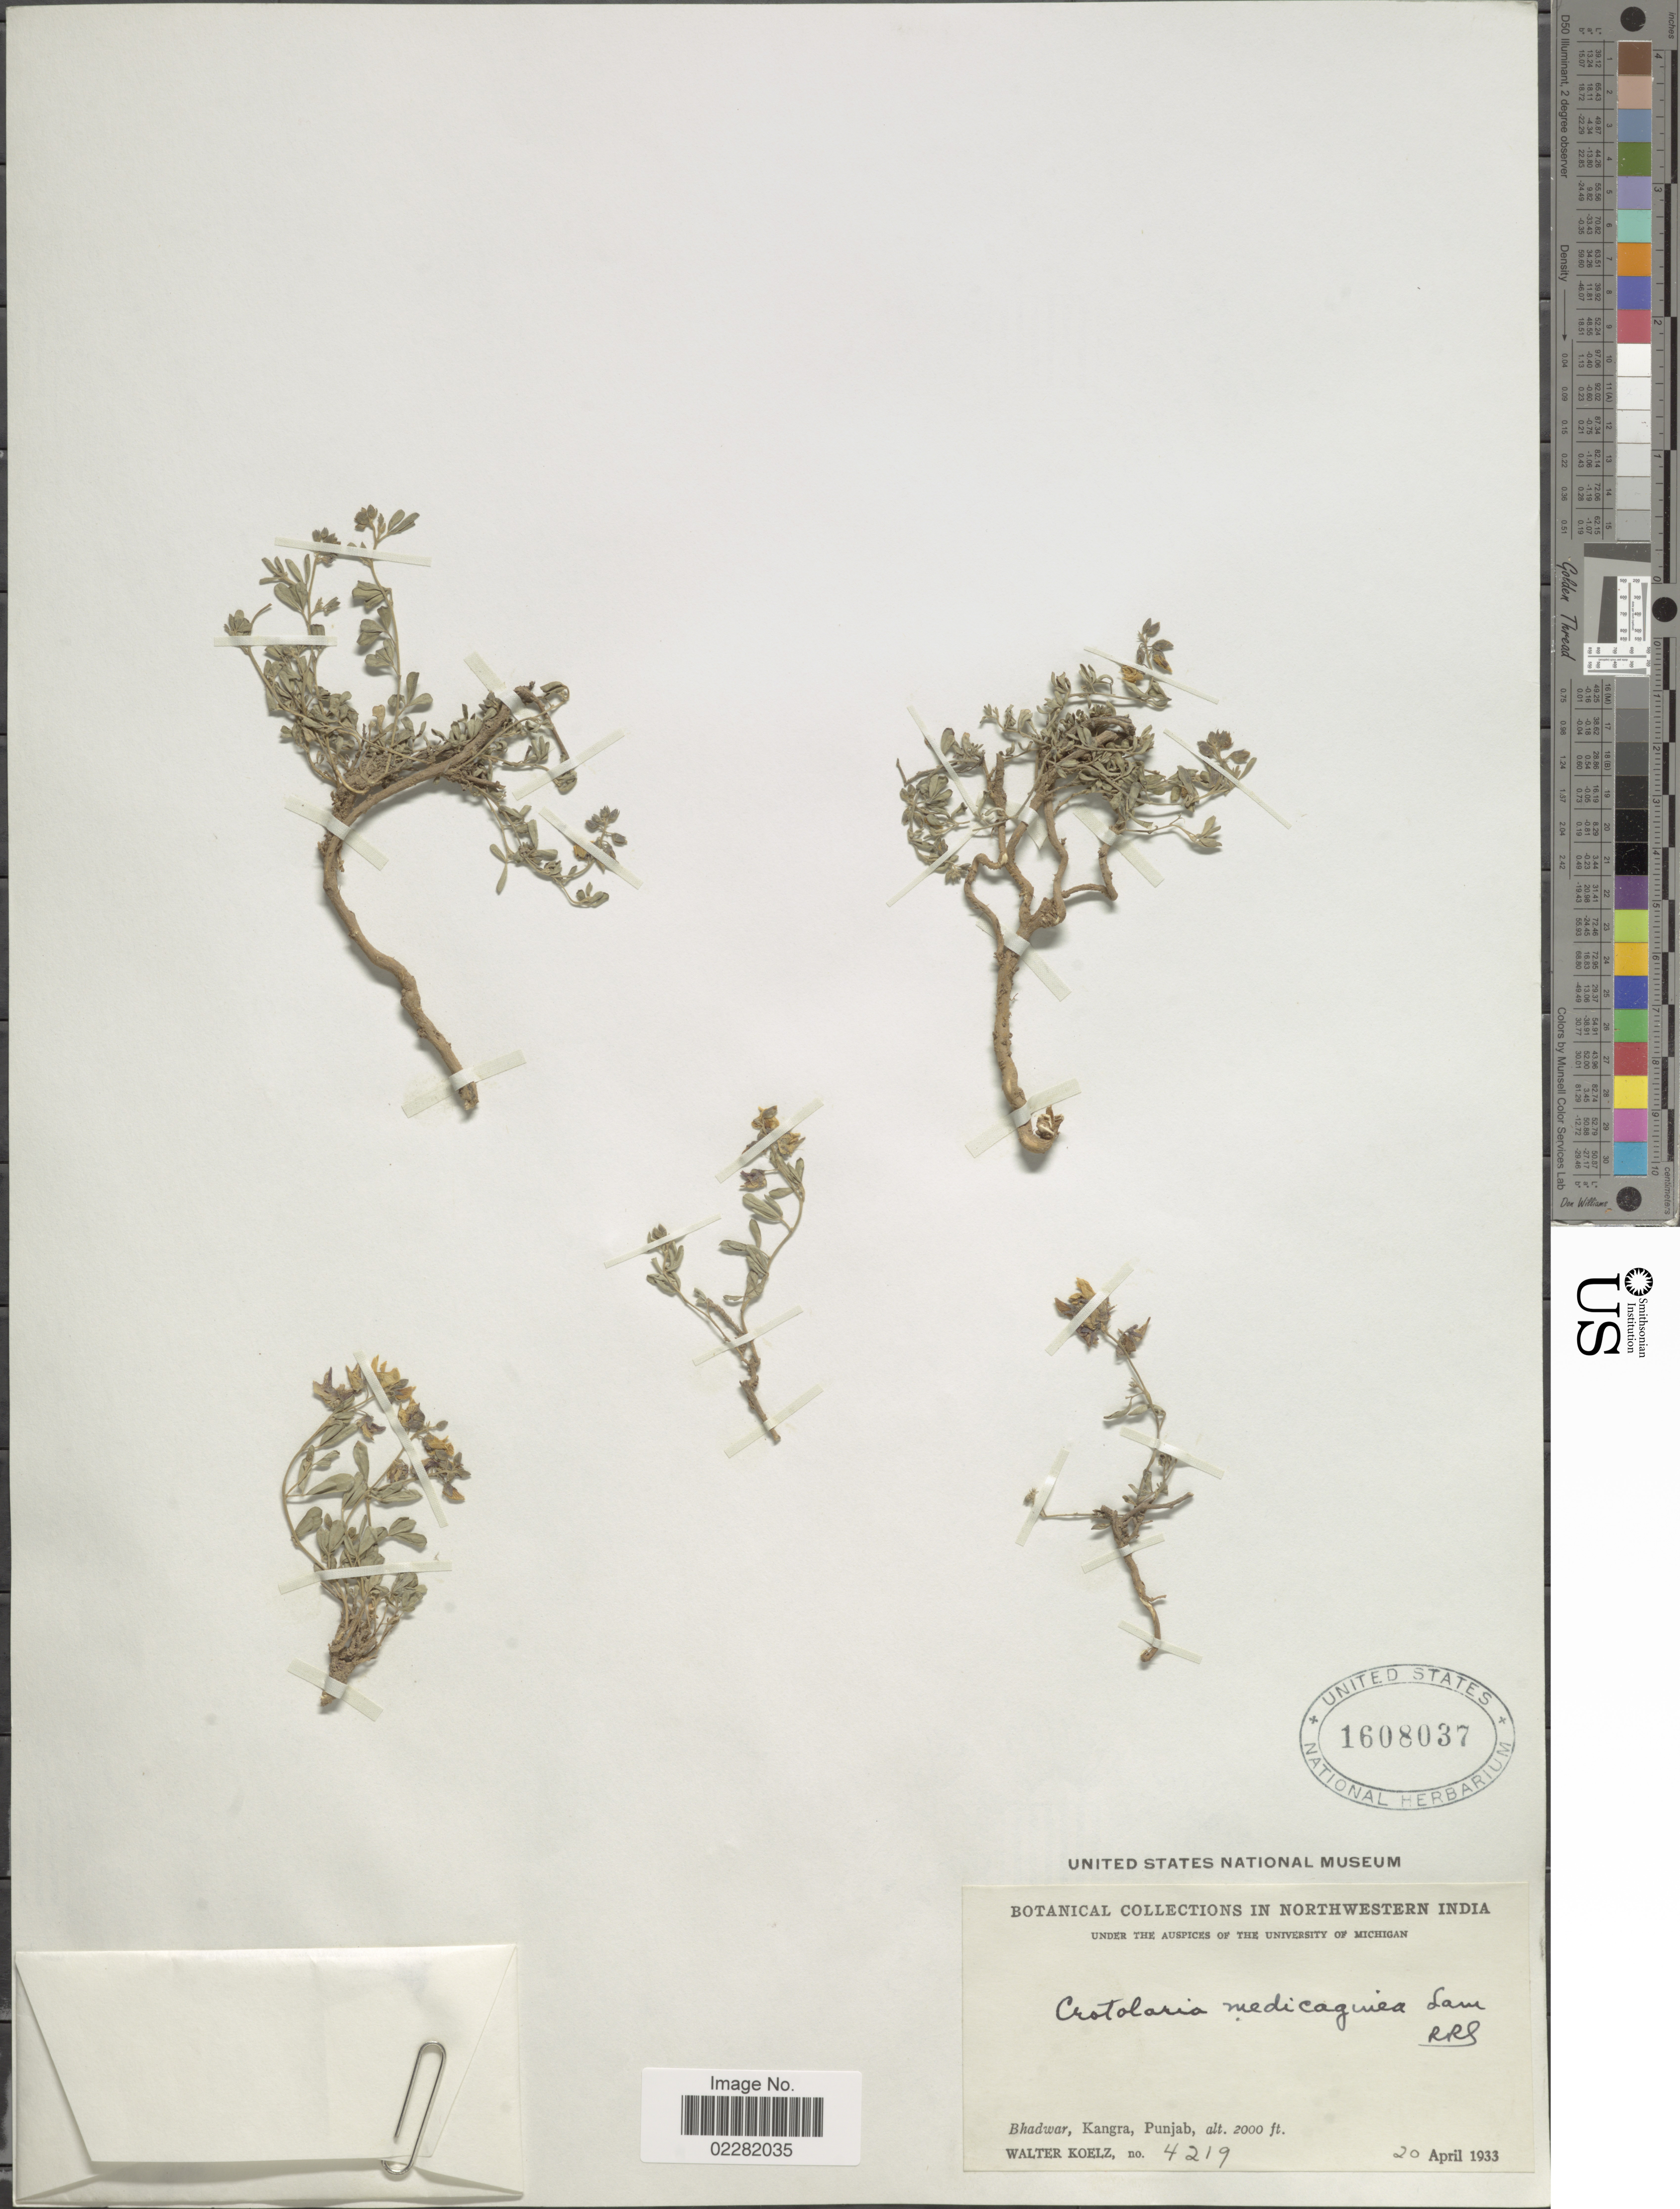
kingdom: Plantae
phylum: Tracheophyta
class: Magnoliopsida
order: Fabales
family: Fabaceae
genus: Crotalaria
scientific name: Crotalaria medicaginea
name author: Lam.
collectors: W. N. Koelz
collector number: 4219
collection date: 1933-04-20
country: India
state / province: Himachal Pradesh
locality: Northwestern India, Bhadwar, Kangra.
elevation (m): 610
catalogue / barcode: US 1608037